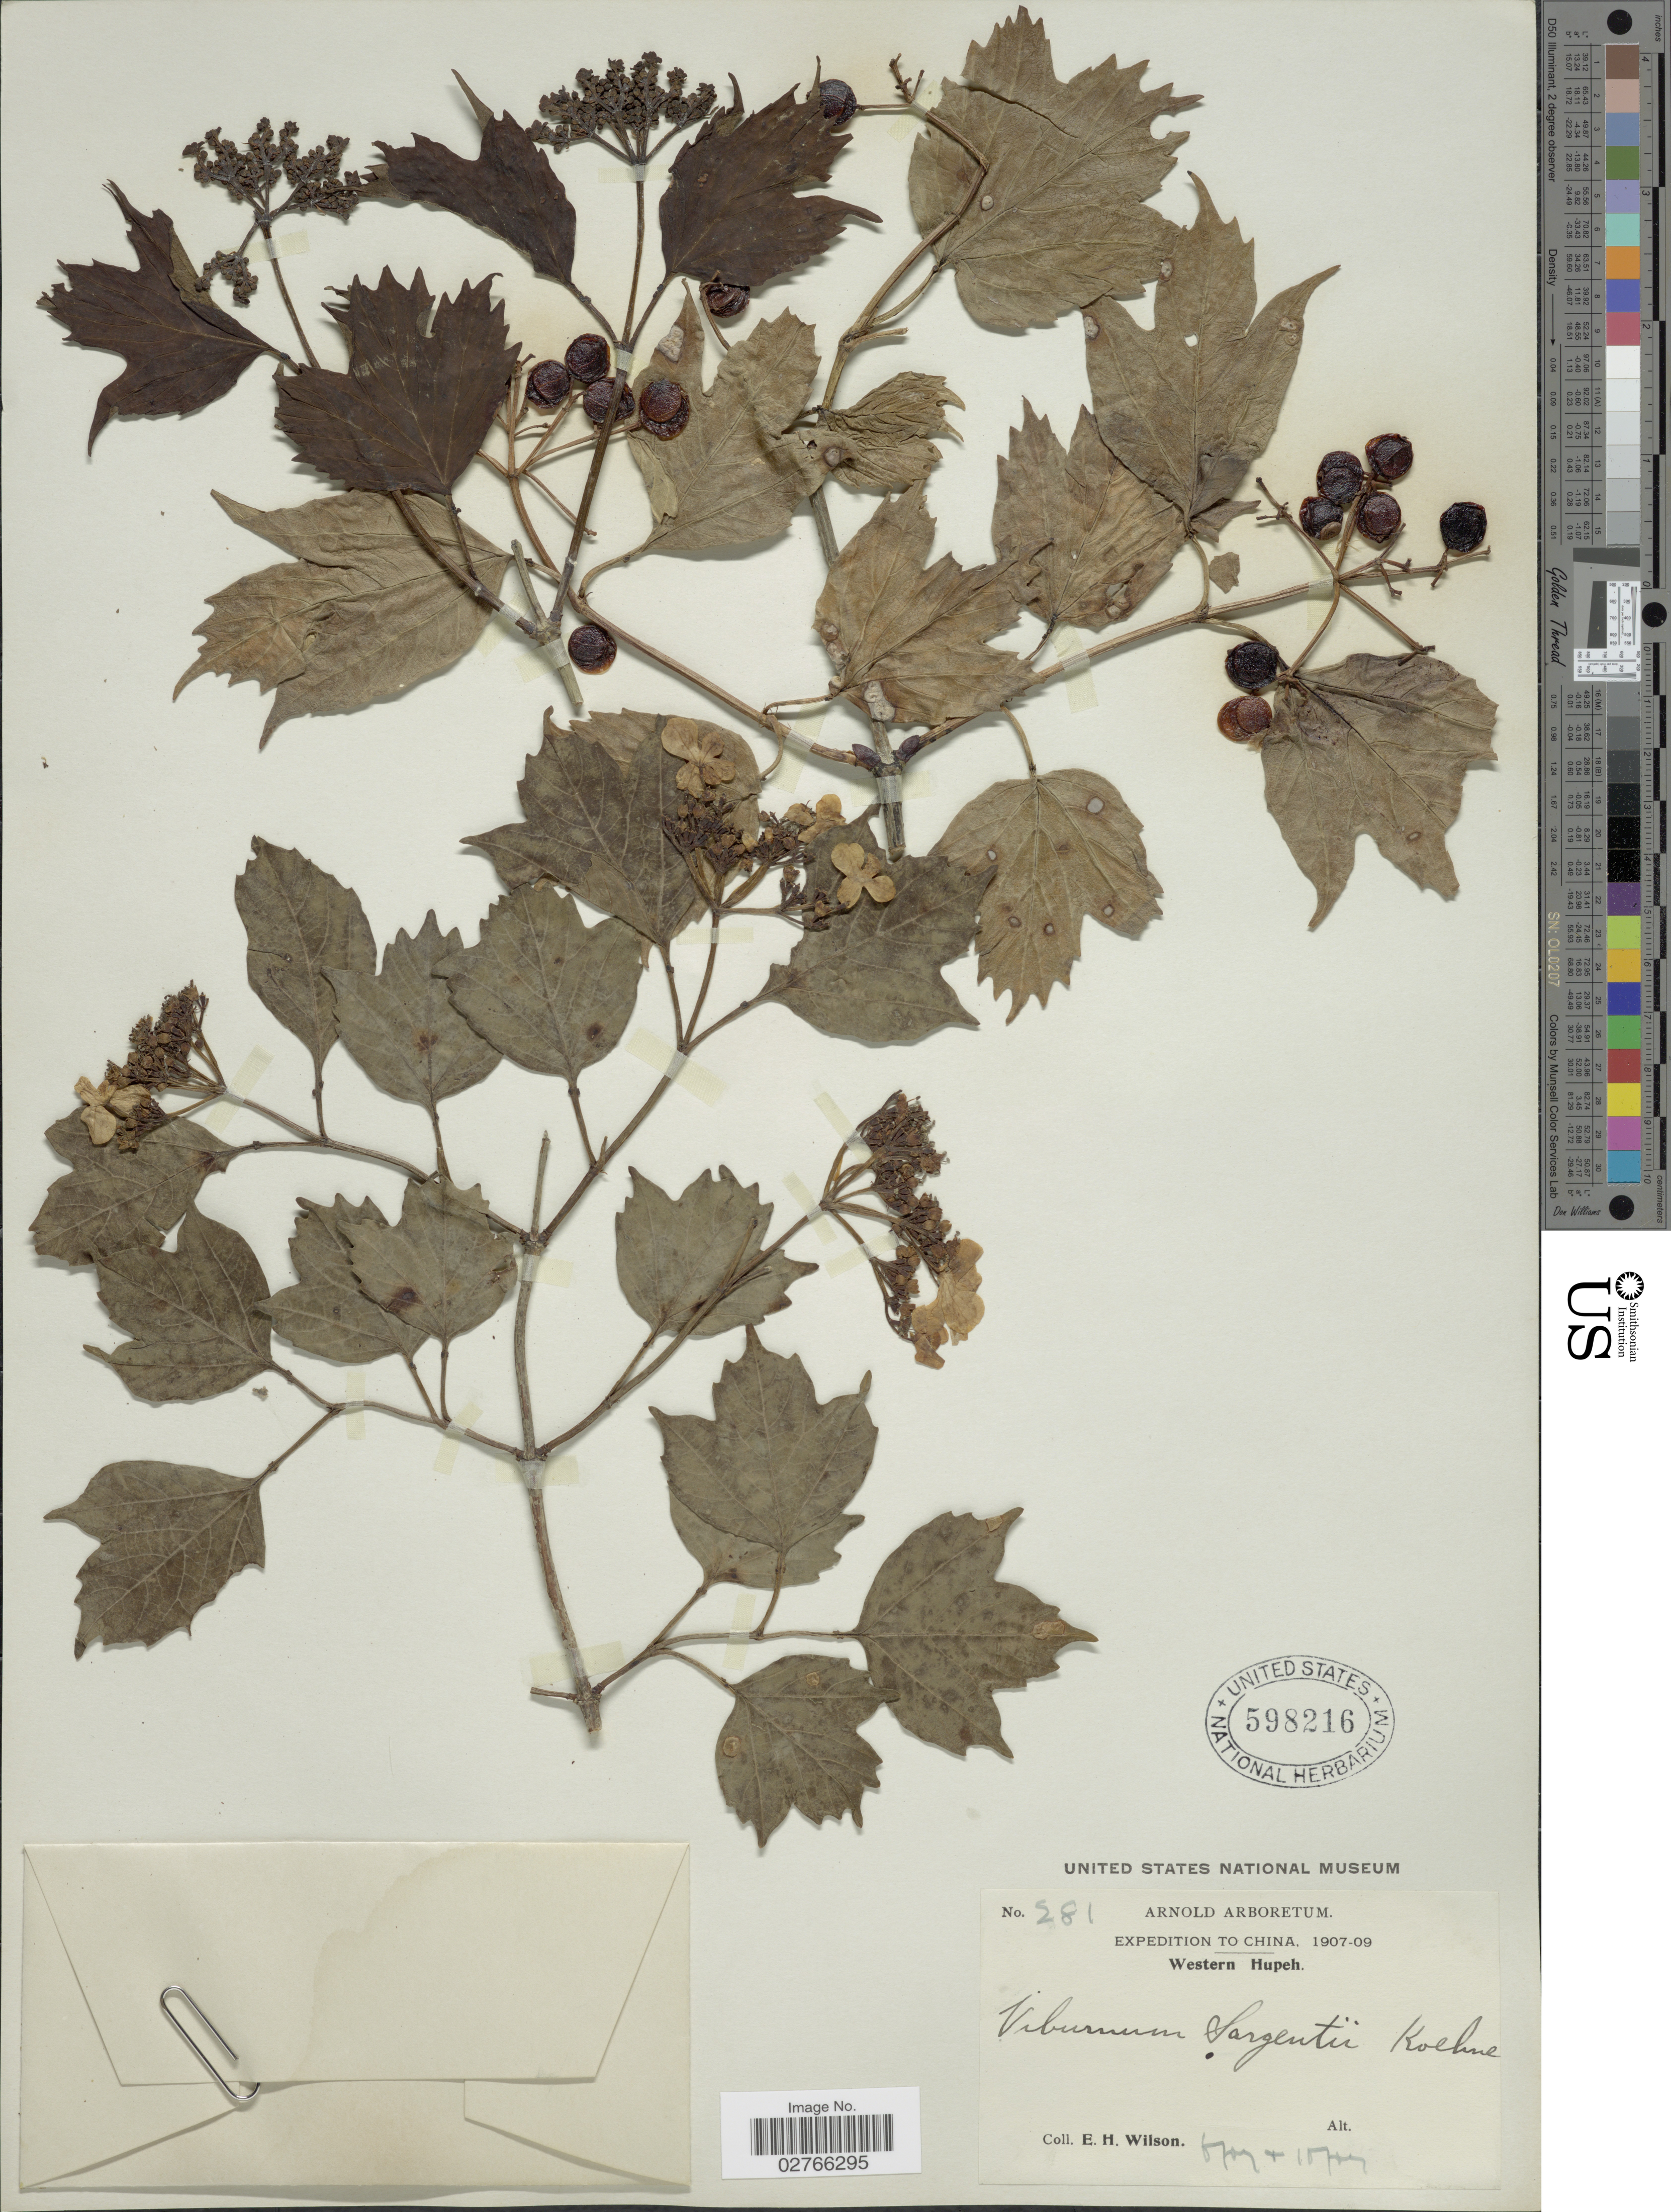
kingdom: Plantae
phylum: Tracheophyta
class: Magnoliopsida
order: Dipsacales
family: Viburnaceae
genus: Viburnum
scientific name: Viburnum opulus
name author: L.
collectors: E. Wilson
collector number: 281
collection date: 1907-06/1907-10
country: China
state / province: Hubei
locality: Western Hupeh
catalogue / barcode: US 598216